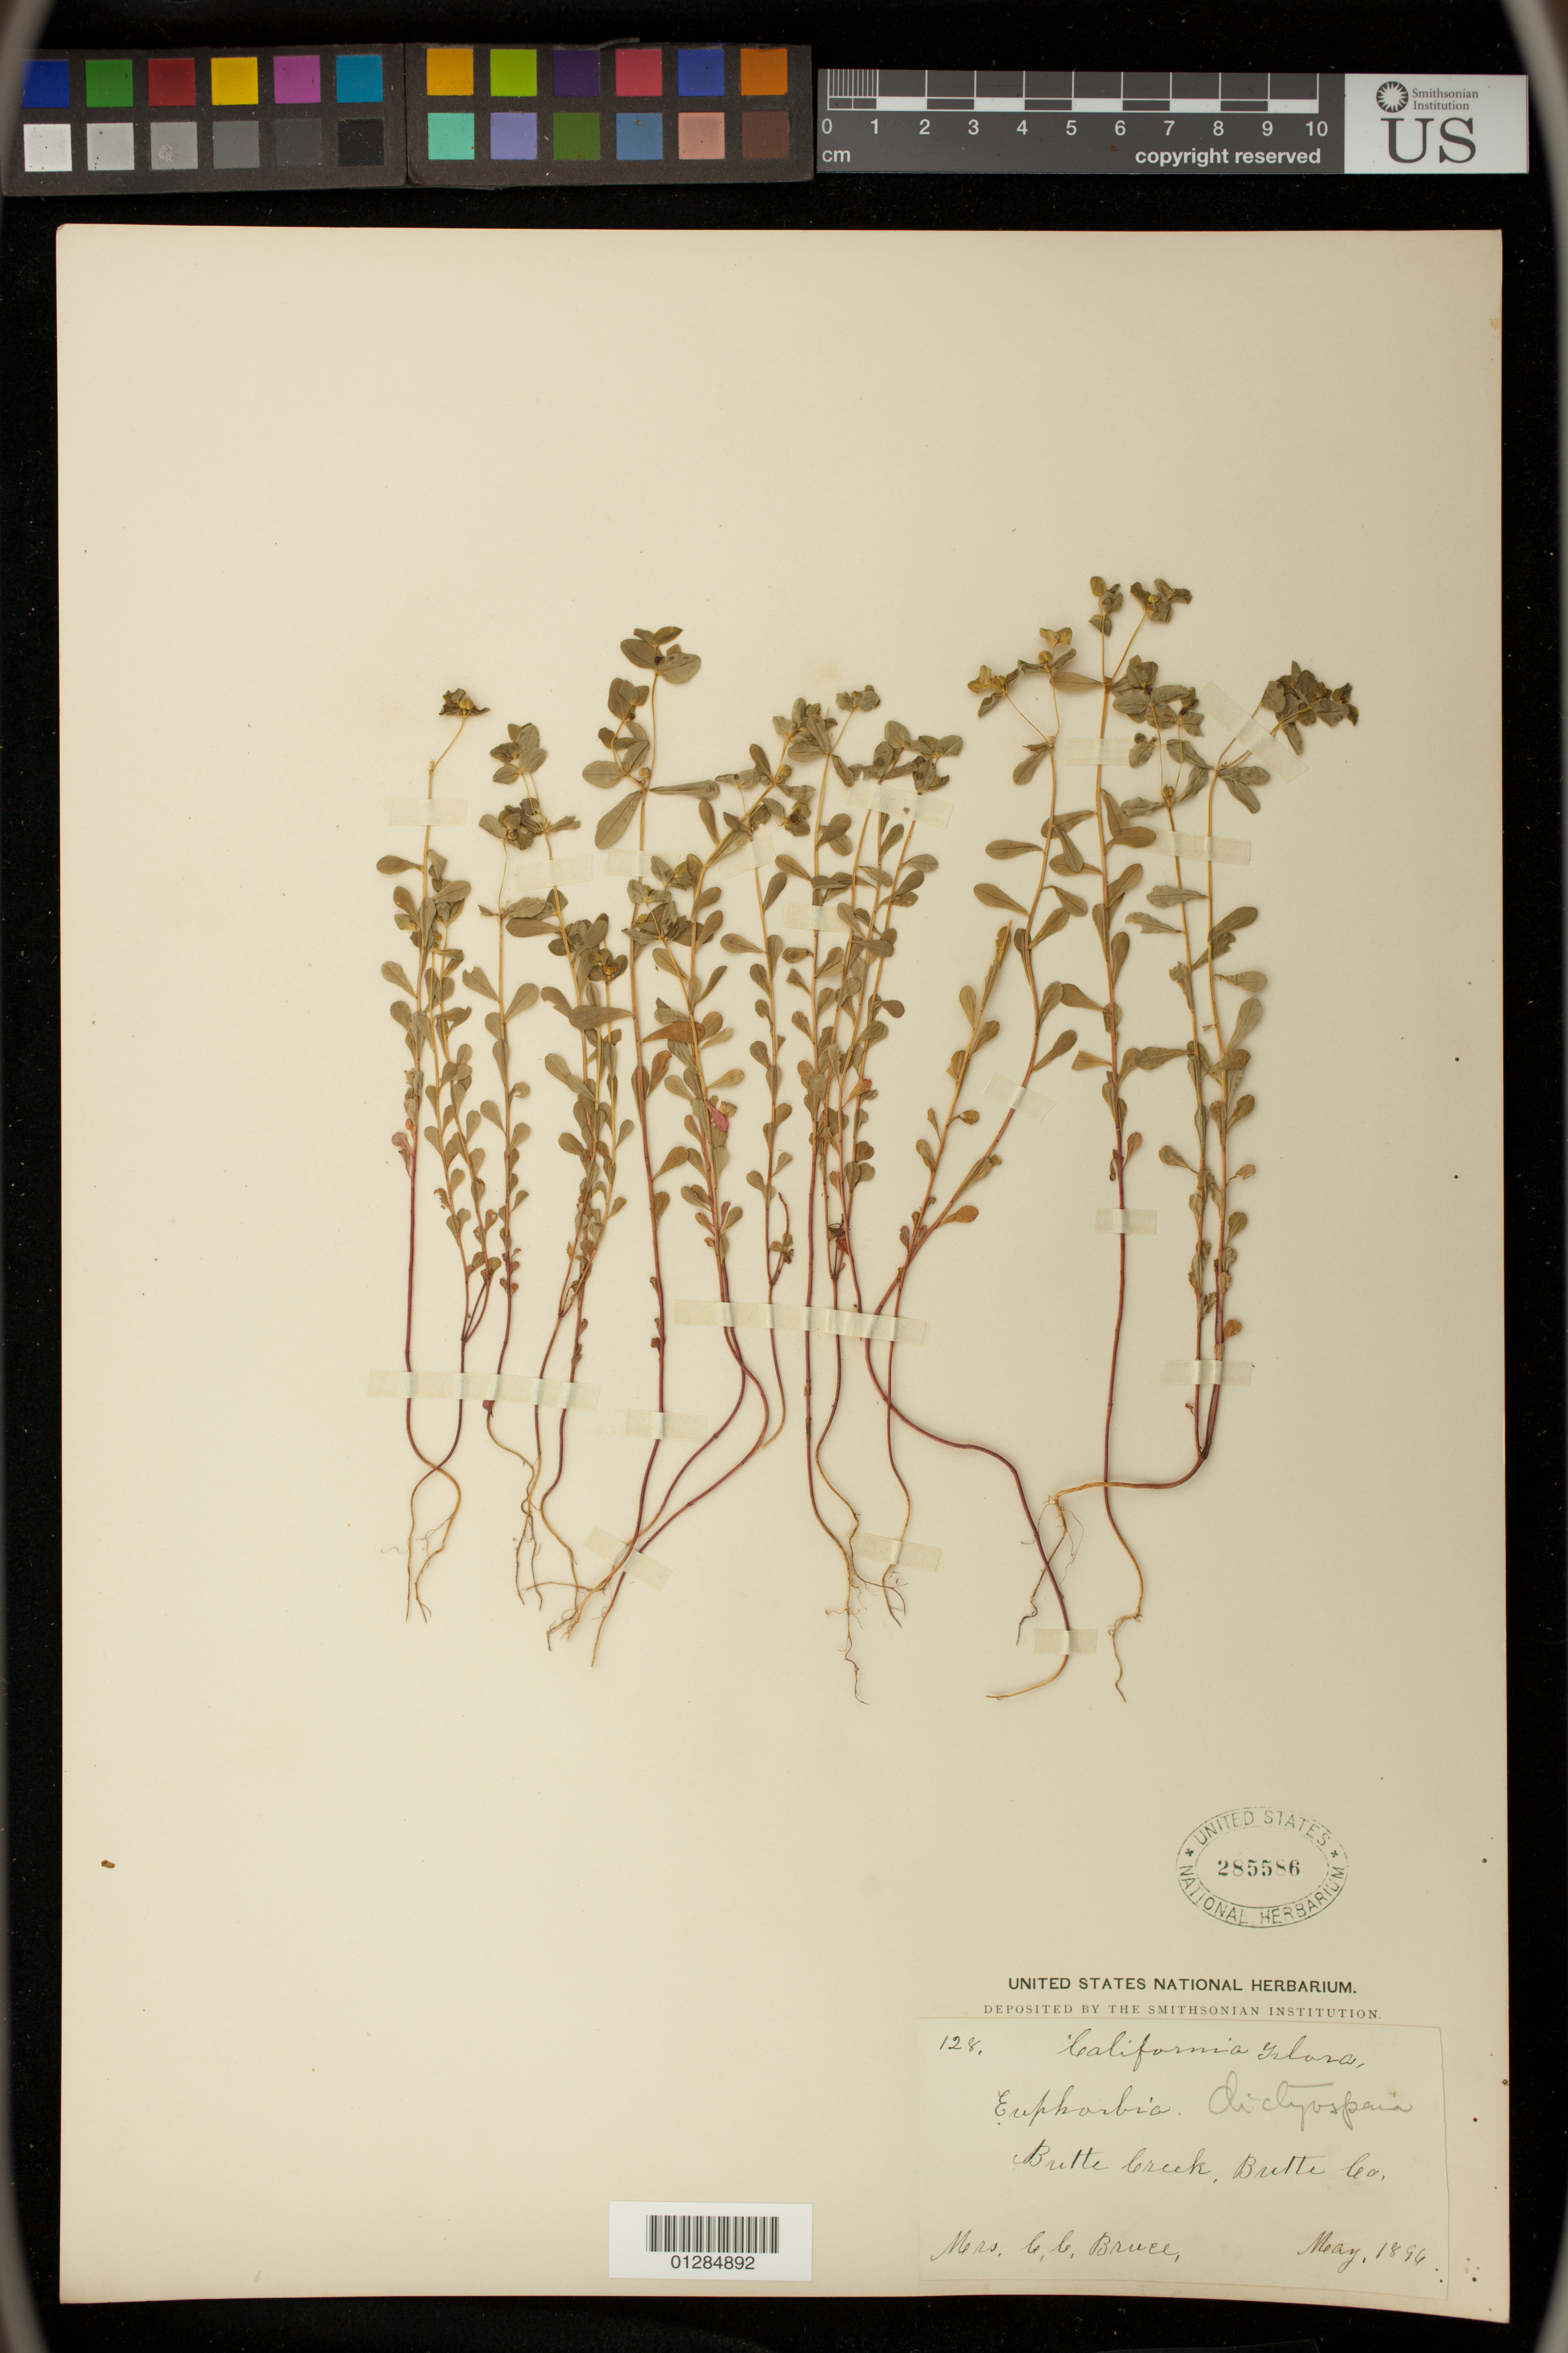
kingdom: Plantae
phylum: Tracheophyta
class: Magnoliopsida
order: Malpighiales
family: Euphorbiaceae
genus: Euphorbia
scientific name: Euphorbia spathulata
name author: Lam.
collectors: C. Bruce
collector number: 128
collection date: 1896-05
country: United States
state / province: California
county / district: Butte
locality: Butte Creek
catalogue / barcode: US 285586